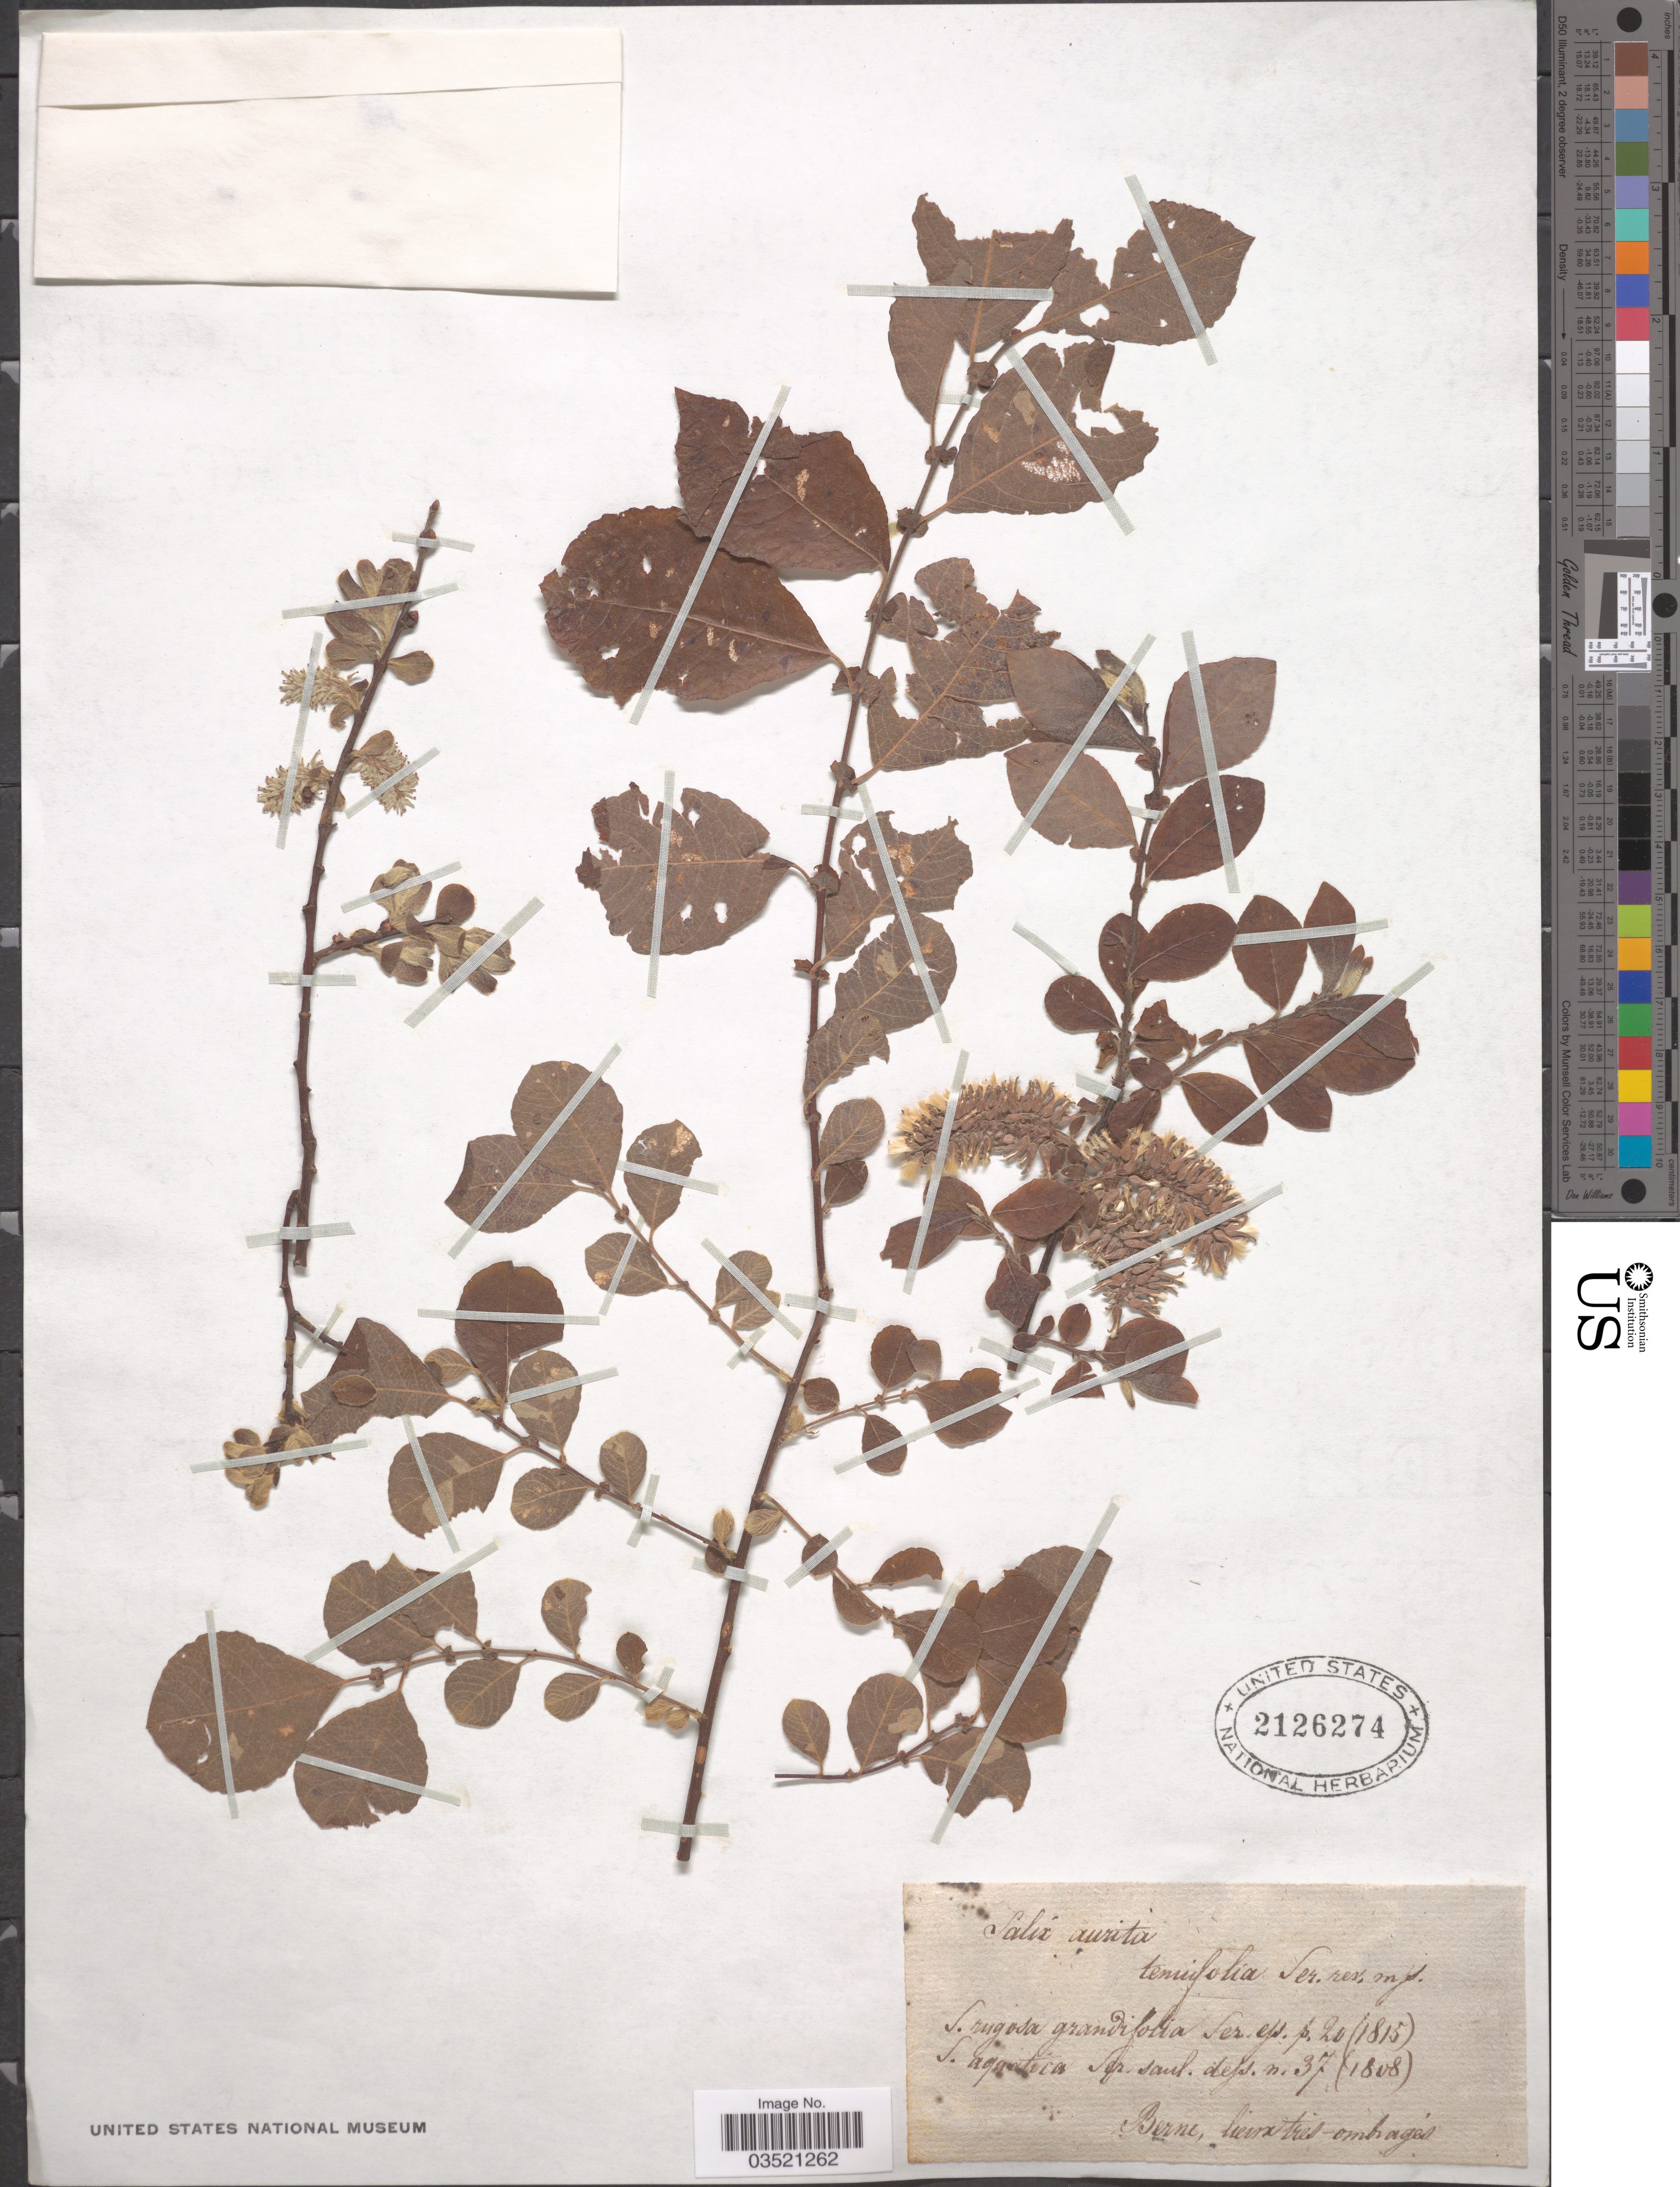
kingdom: Plantae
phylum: Tracheophyta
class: Magnoliopsida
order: Malpighiales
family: Salicaceae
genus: Salix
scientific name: Salix aurita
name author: L.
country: Switzerland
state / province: Bern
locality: Berne, lieux tres-ombragés.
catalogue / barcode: US 2126274